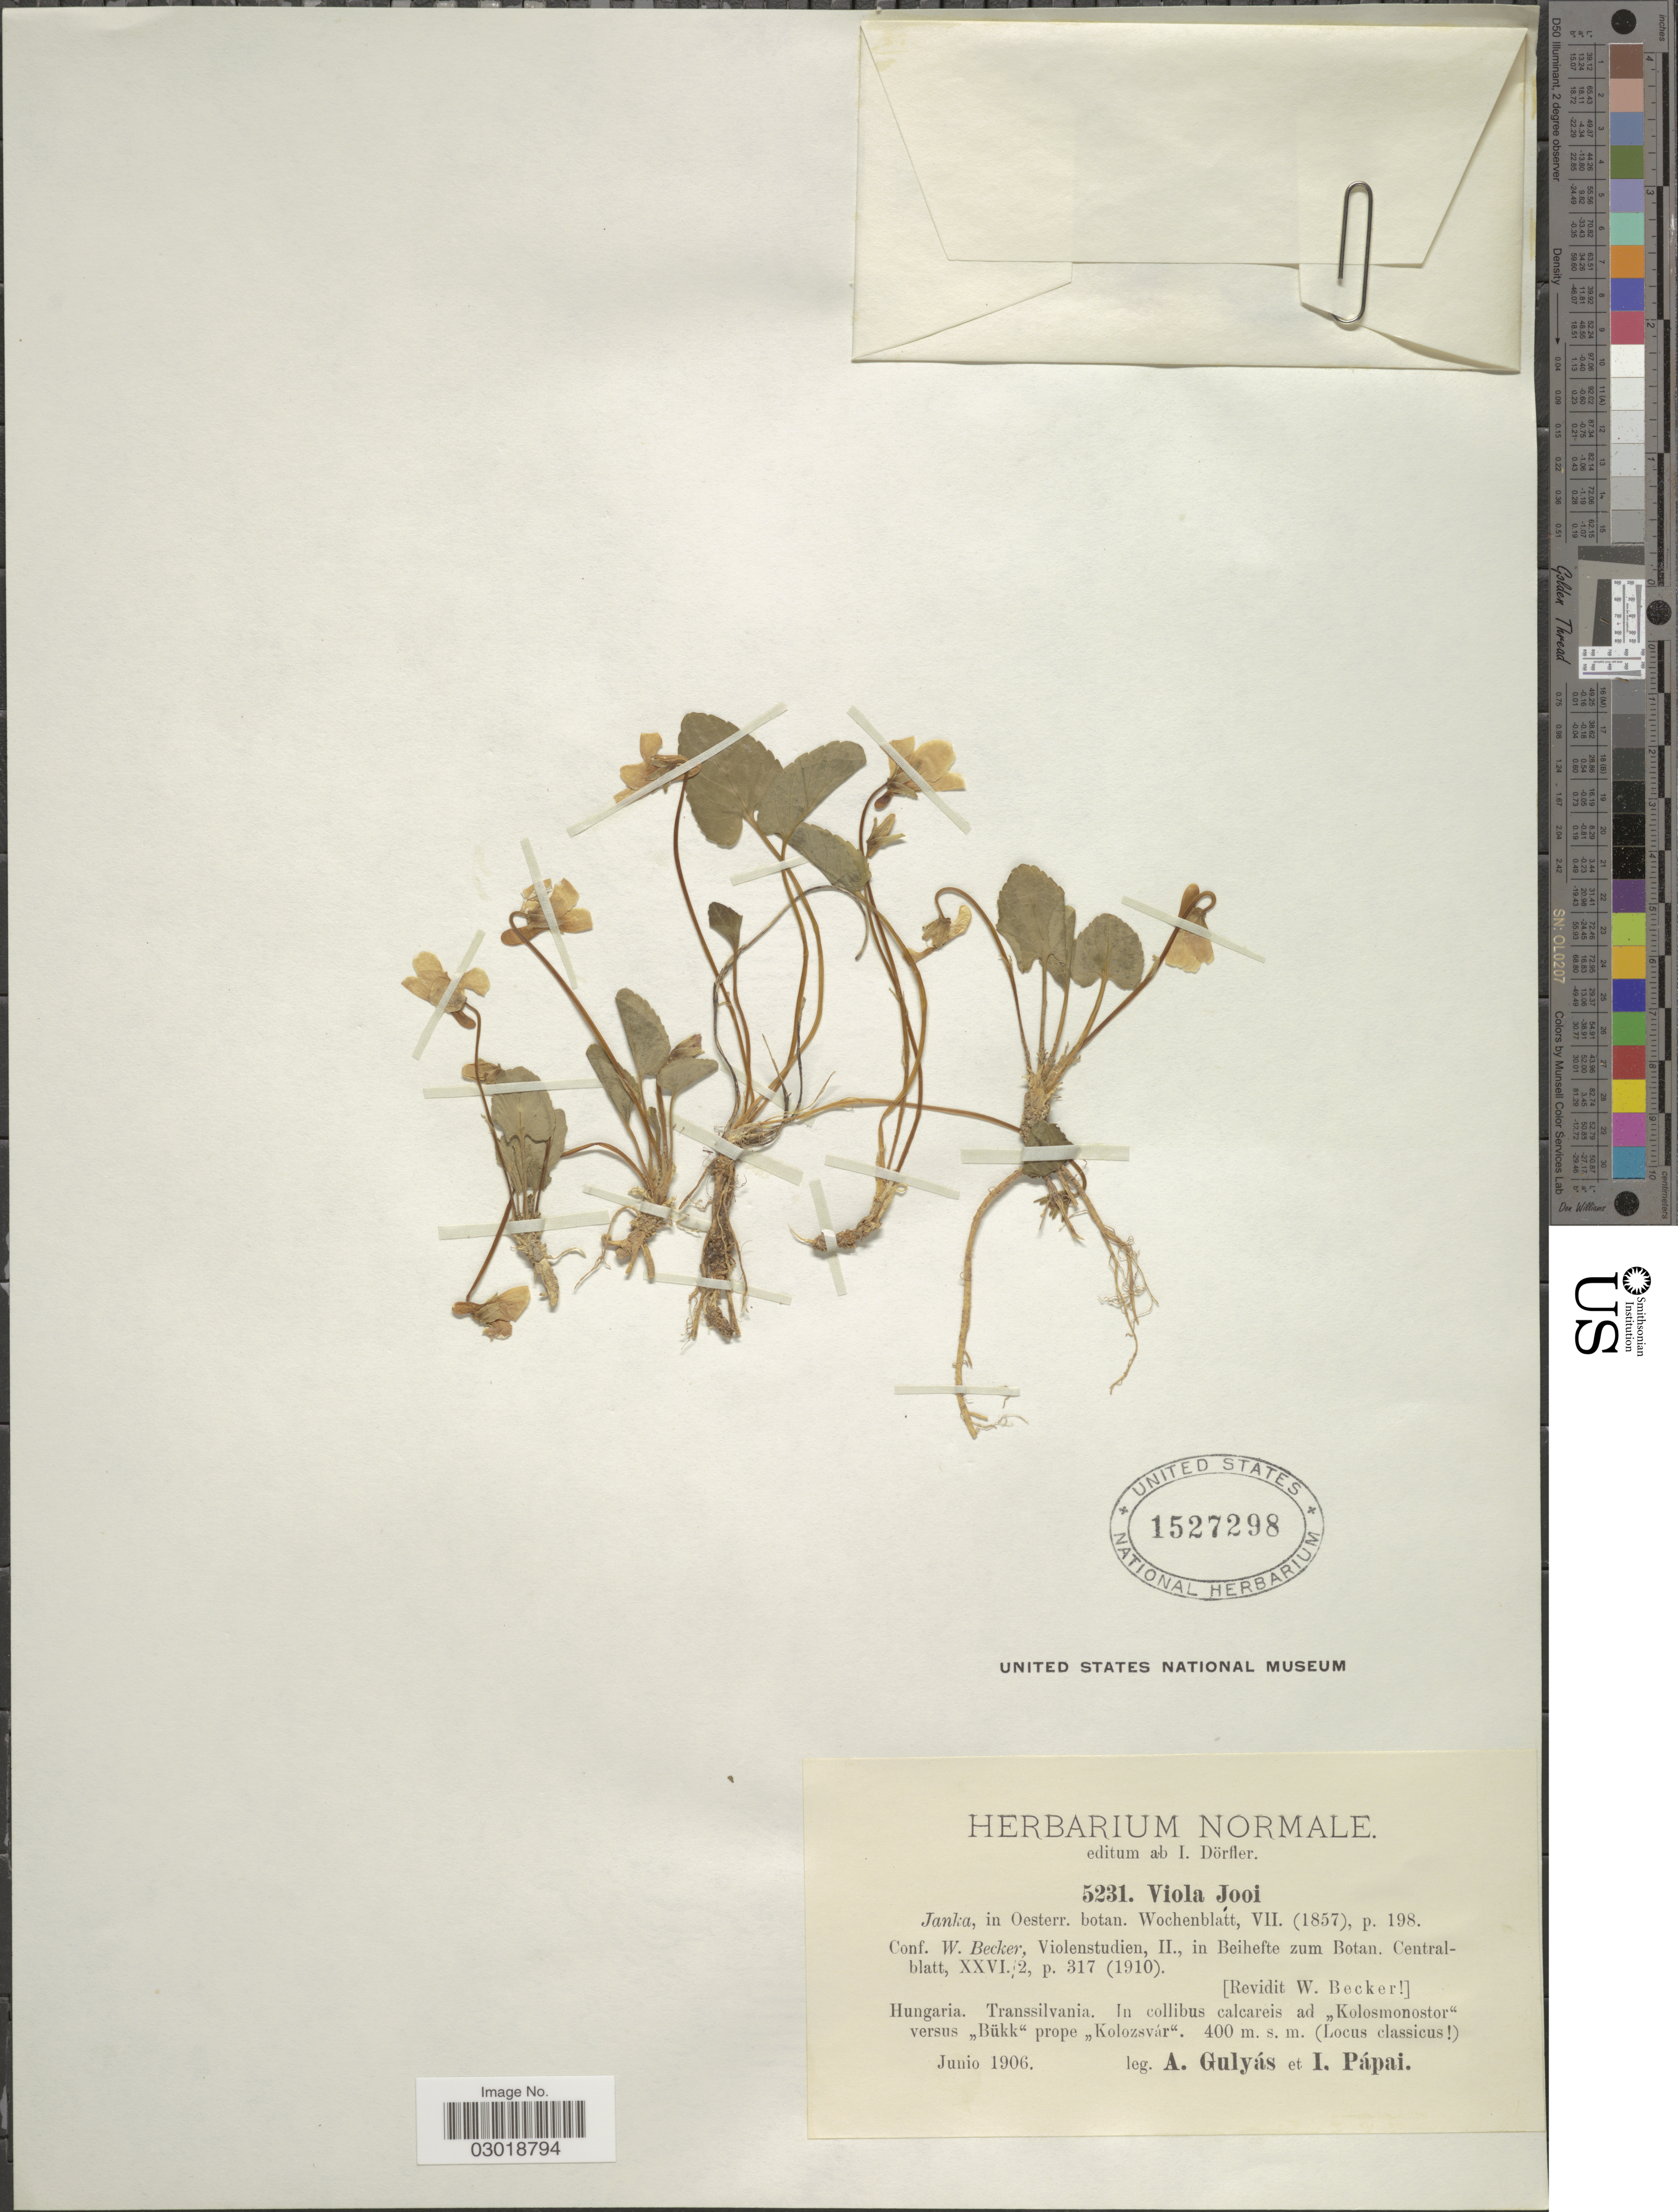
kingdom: Plantae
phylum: Tracheophyta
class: Magnoliopsida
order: Malpighiales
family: Violaceae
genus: Viola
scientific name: Viola jooi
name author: Janka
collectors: A. Gulyas & I. Pápai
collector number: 5231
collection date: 1906-06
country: Hungary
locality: Hungaria. Transsilvania. In collibus calcareis ad "Kolosmonostor" versus "Bükk" prope "Kolozsvar".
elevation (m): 400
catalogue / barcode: US 1527298